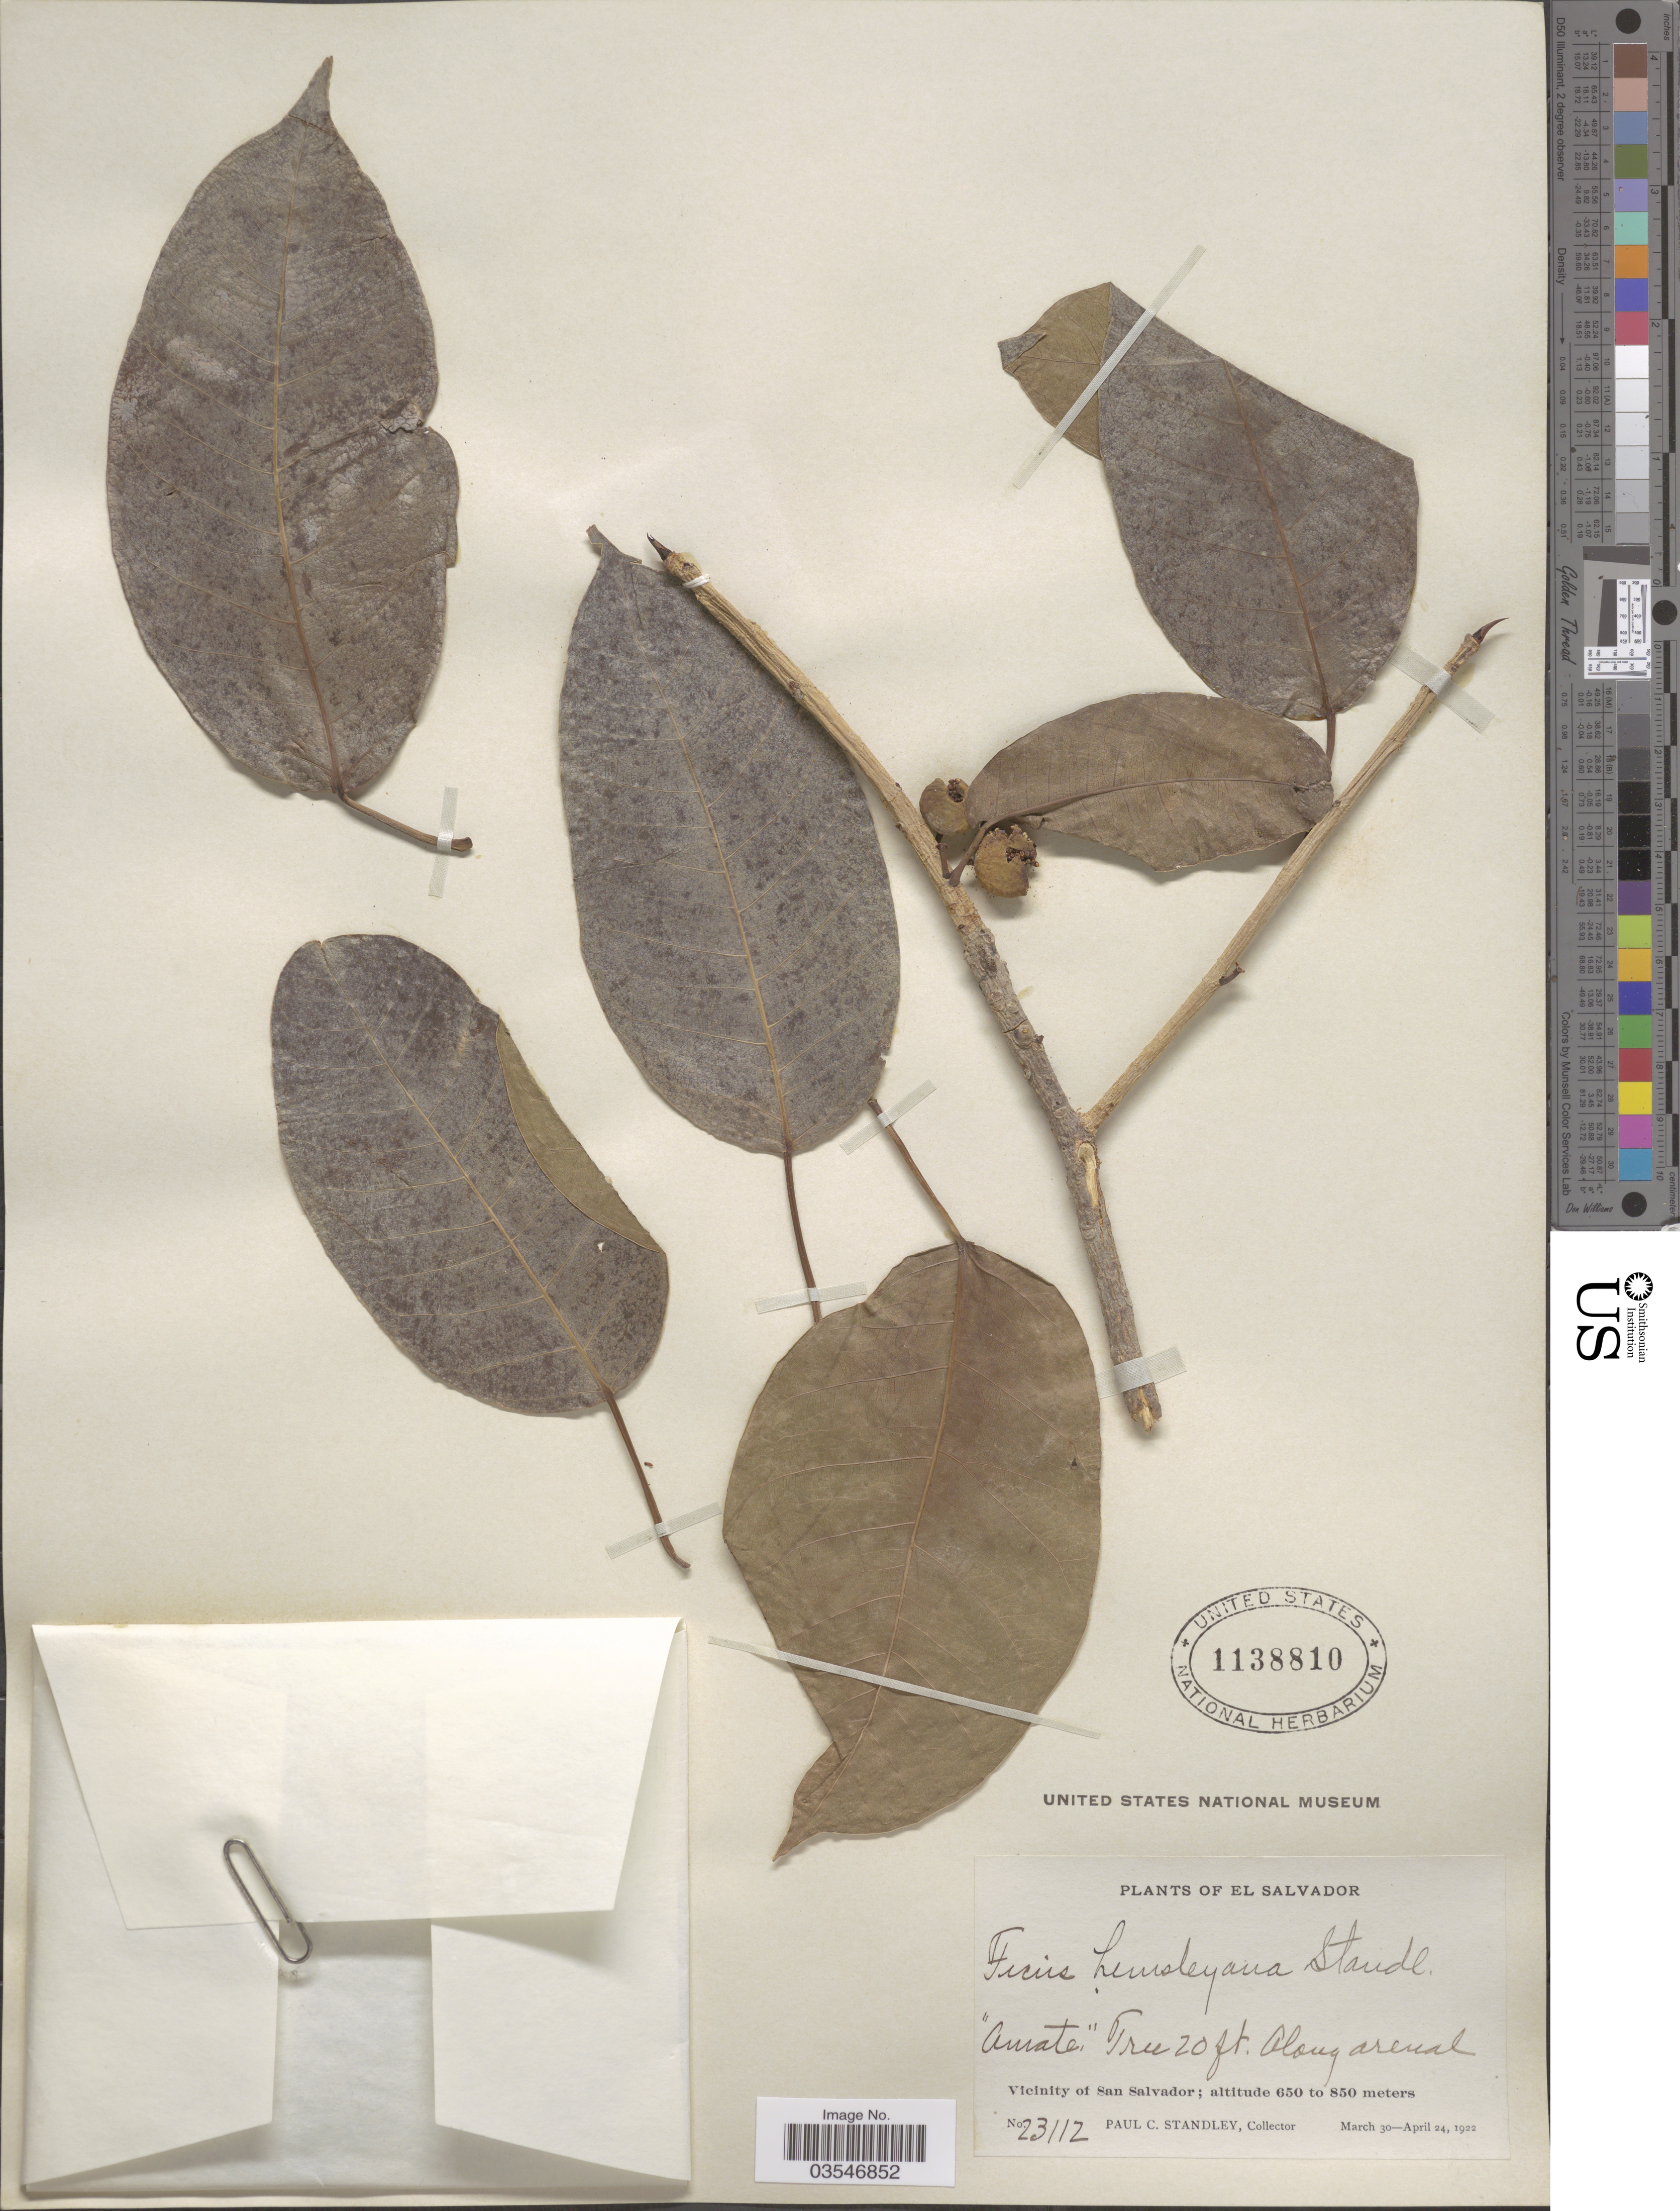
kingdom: Plantae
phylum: Tracheophyta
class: Magnoliopsida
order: Rosales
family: Moraceae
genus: Ficus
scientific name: Ficus citrifolia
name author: Mill.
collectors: P. C. Standley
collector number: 23112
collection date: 1922-03-30/1922-04-24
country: El Salvador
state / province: San Salvador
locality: Vicinity of San Salvador.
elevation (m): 650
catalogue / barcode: US 1138810